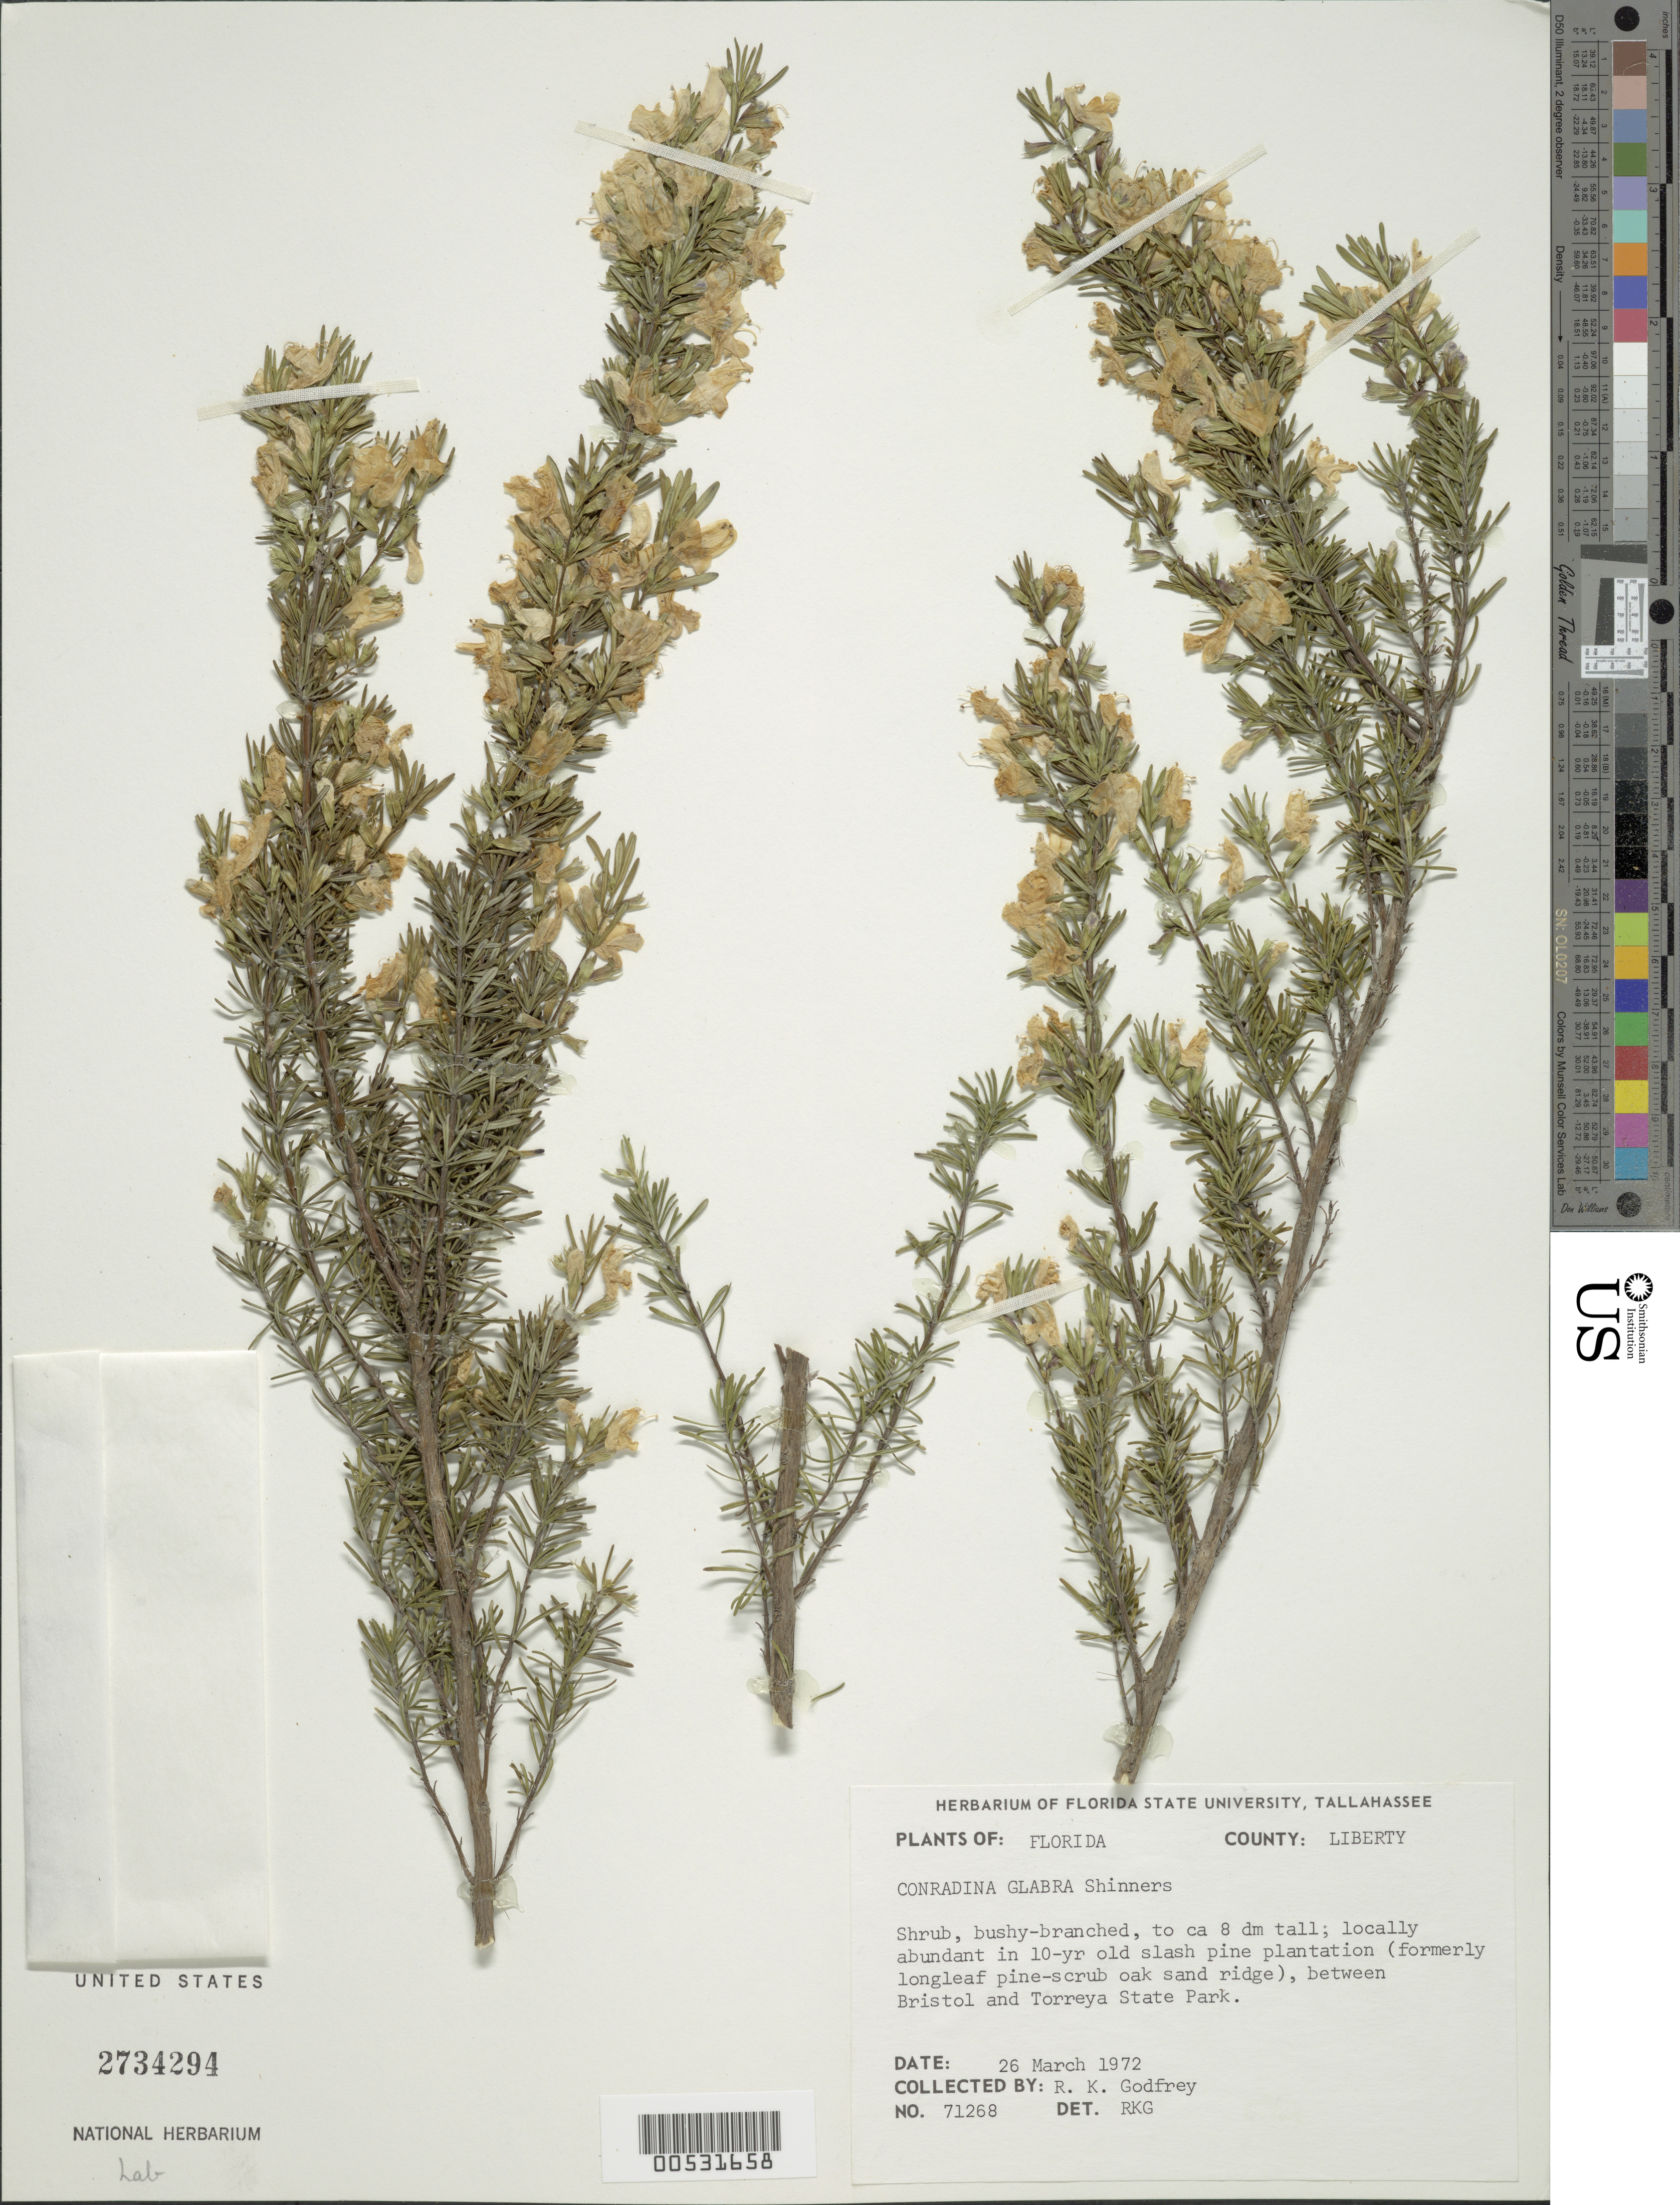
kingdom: Plantae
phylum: Tracheophyta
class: Magnoliopsida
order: Lamiales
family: Lamiaceae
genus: Conradina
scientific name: Conradina glabra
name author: Shinners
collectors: R. K. Godfrey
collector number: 71268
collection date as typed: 26 Mar 1972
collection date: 1972-03-26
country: United States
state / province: Florida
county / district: Liberty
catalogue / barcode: US 2734294